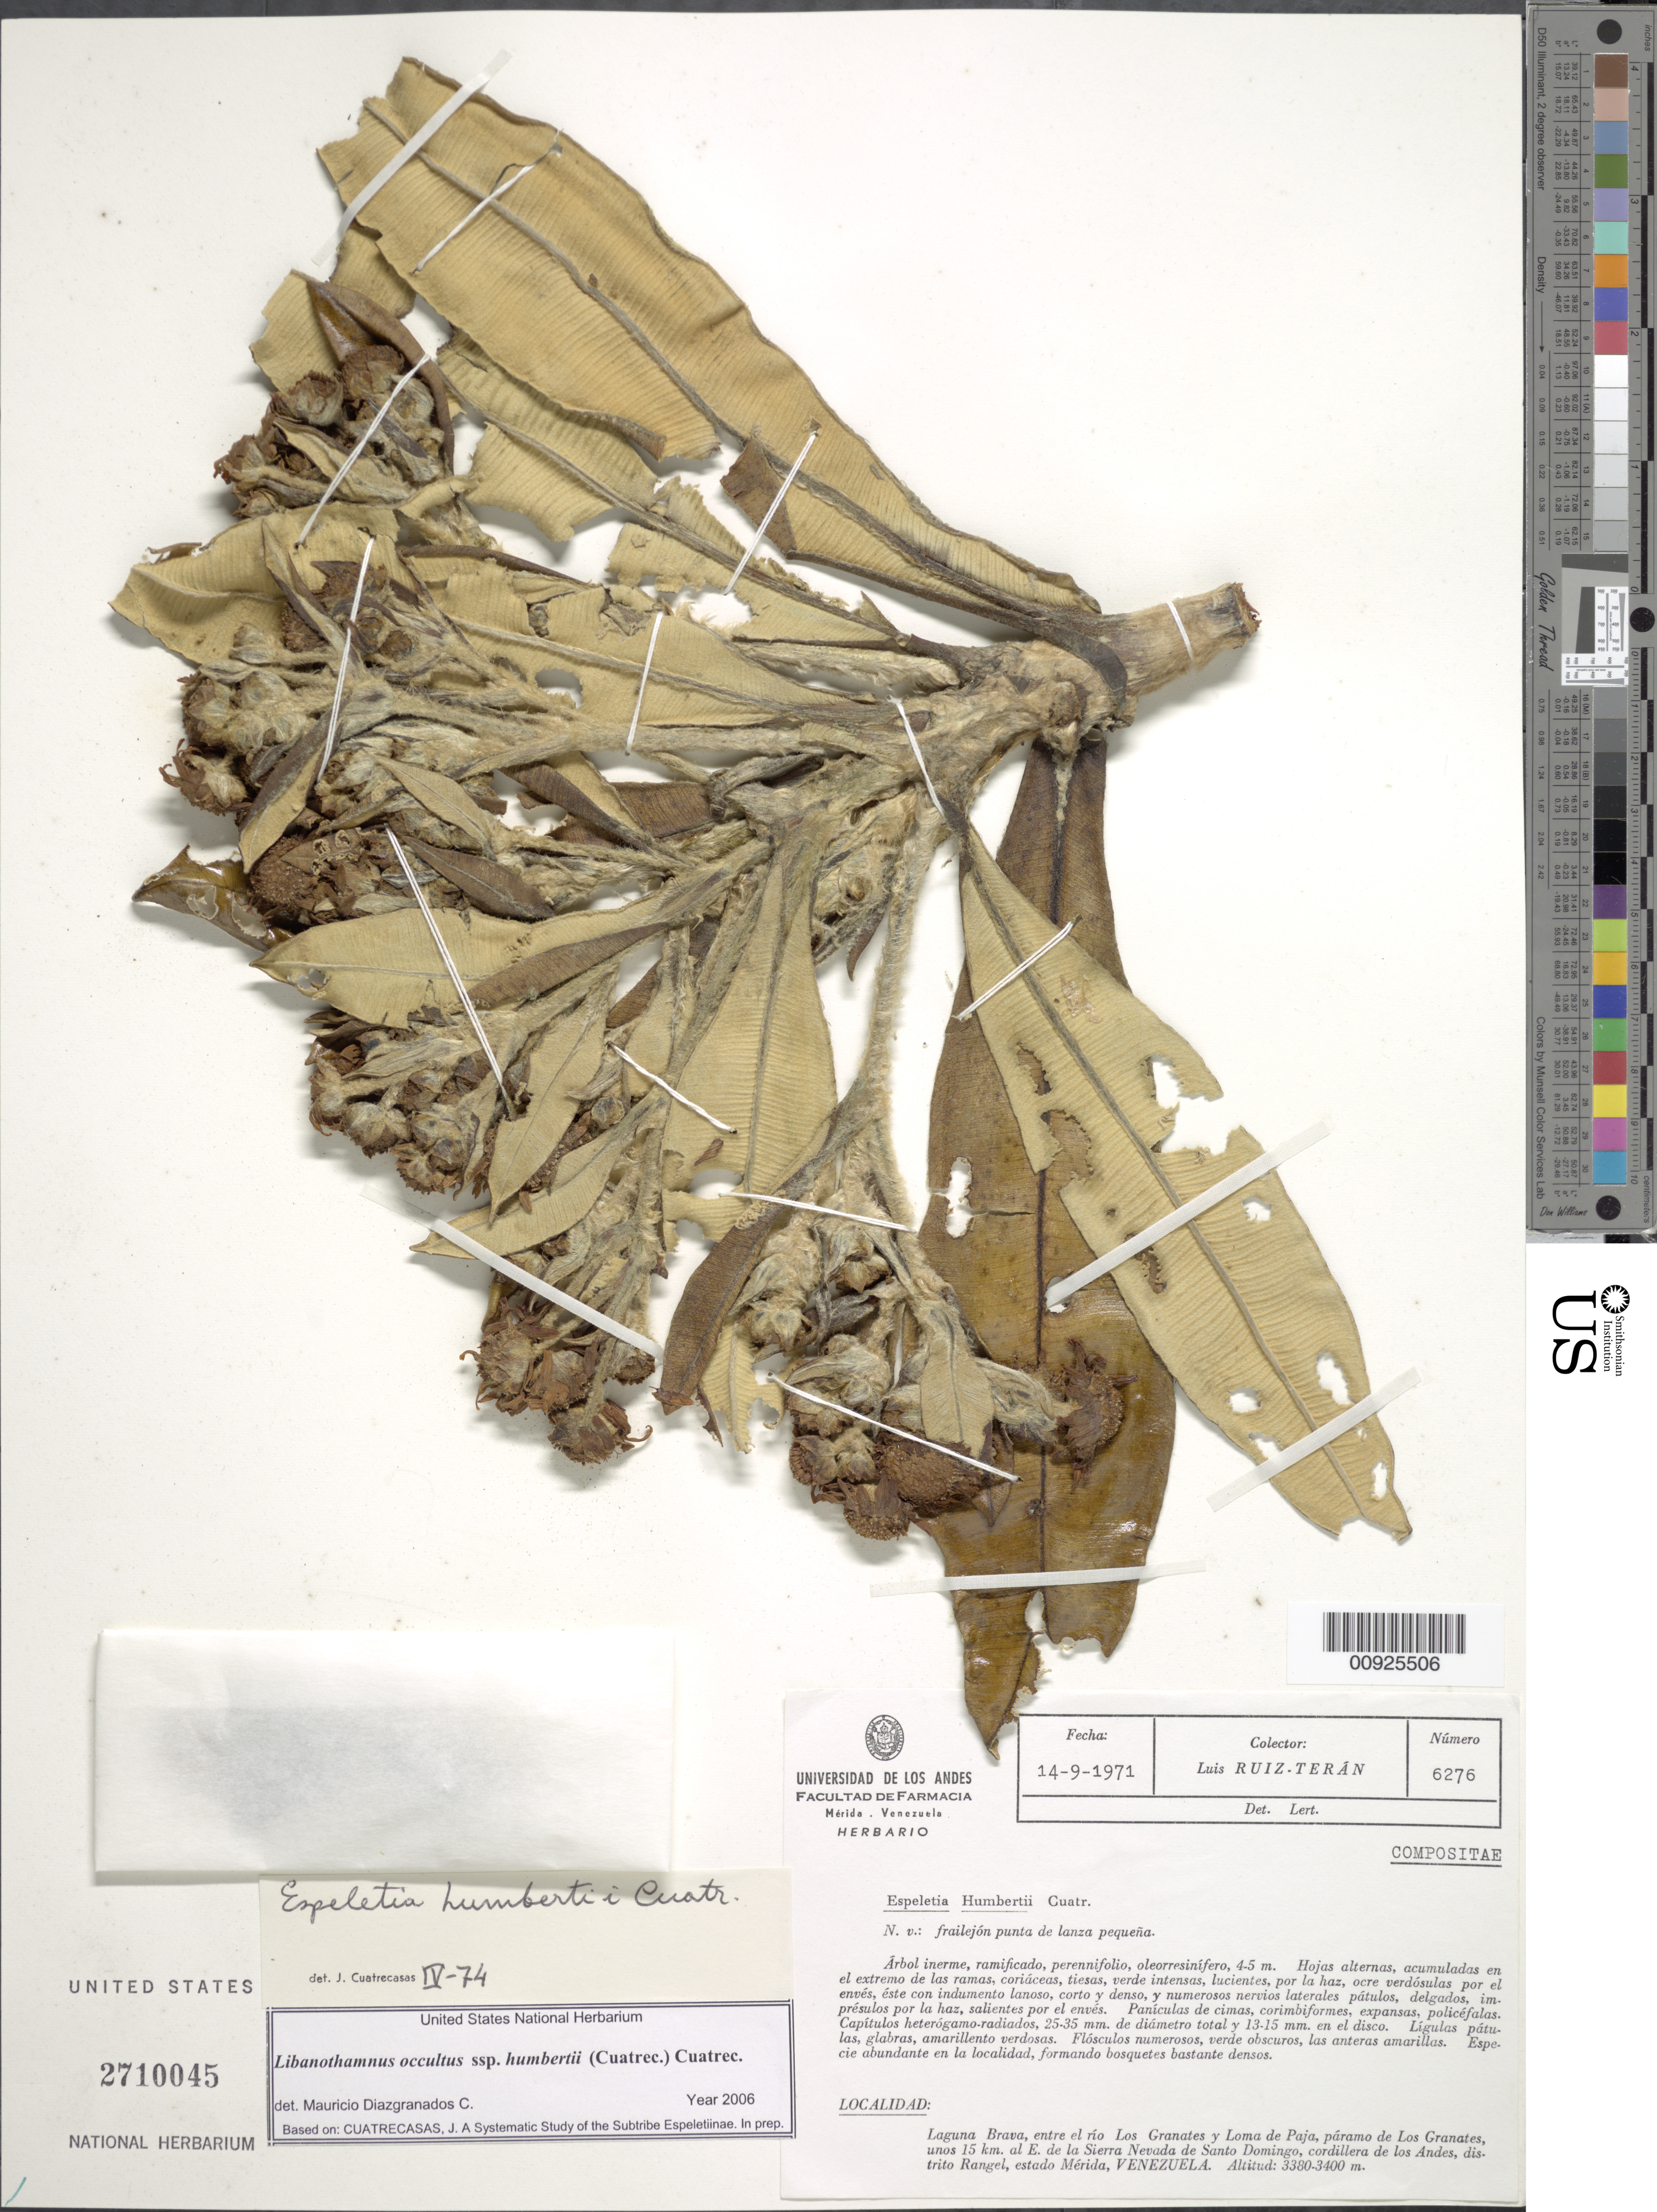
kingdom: Plantae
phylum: Tracheophyta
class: Magnoliopsida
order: Asterales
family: Asteraceae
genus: Libanothamnus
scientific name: Libanothamnus occultus subsp. humbertii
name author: (Cuatrec.) Cuatrec.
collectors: L. E. Ruíz-Terán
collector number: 6276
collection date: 1971-09-14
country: Venezuela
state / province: Mérida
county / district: Rangel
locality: Páramo de los Granates. Laguna Brava, entre el Río Los Granates y Loma de Paja, páramo de Los Granates, unos 15 km. al E. de la Sierra Nevada de Santo Domingo, Cordillera de los Andes.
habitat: Especie abundante en la localidad, formando bosquetes bastante densos.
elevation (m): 3380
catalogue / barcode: US 2710045